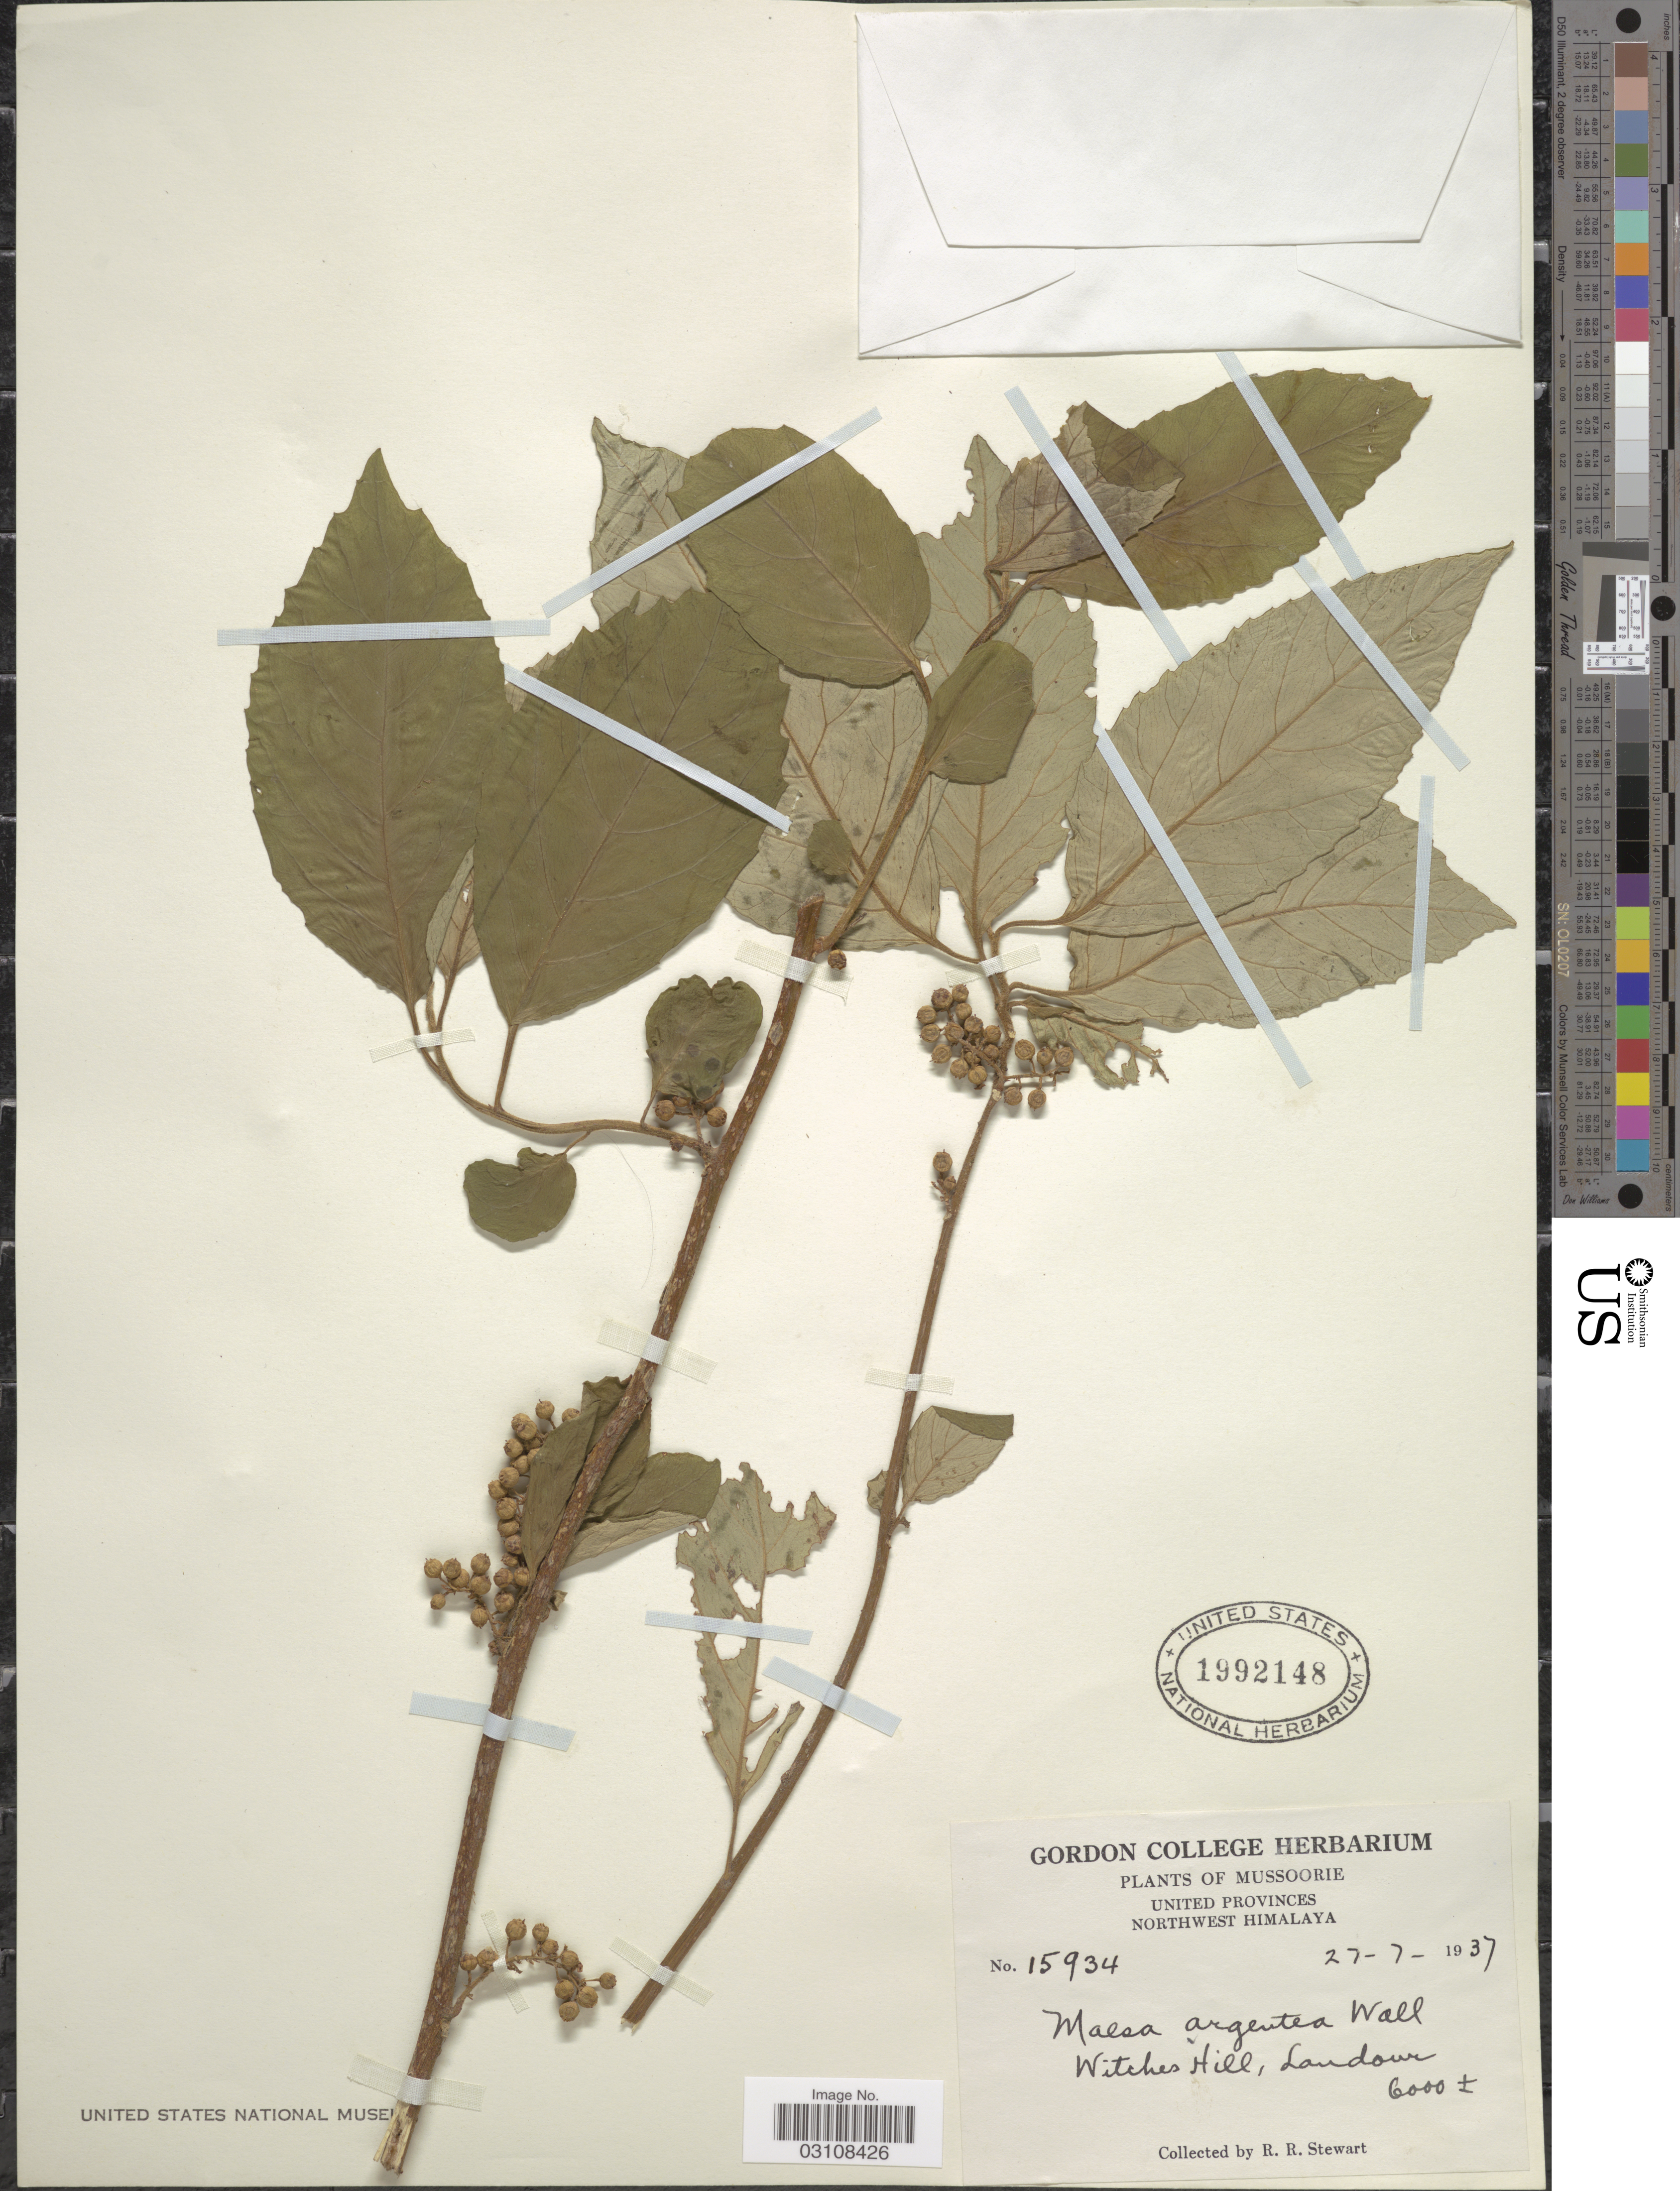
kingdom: Plantae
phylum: Tracheophyta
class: Magnoliopsida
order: Ericales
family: Primulaceae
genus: Maesa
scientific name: Maesa argentea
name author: Wall.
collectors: R. Stewart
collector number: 15934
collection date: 1937-07-27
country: India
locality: Mussoorie, United Provinces, Northwest Himalaya. Witches Hill, Landour.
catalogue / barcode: US 1992148